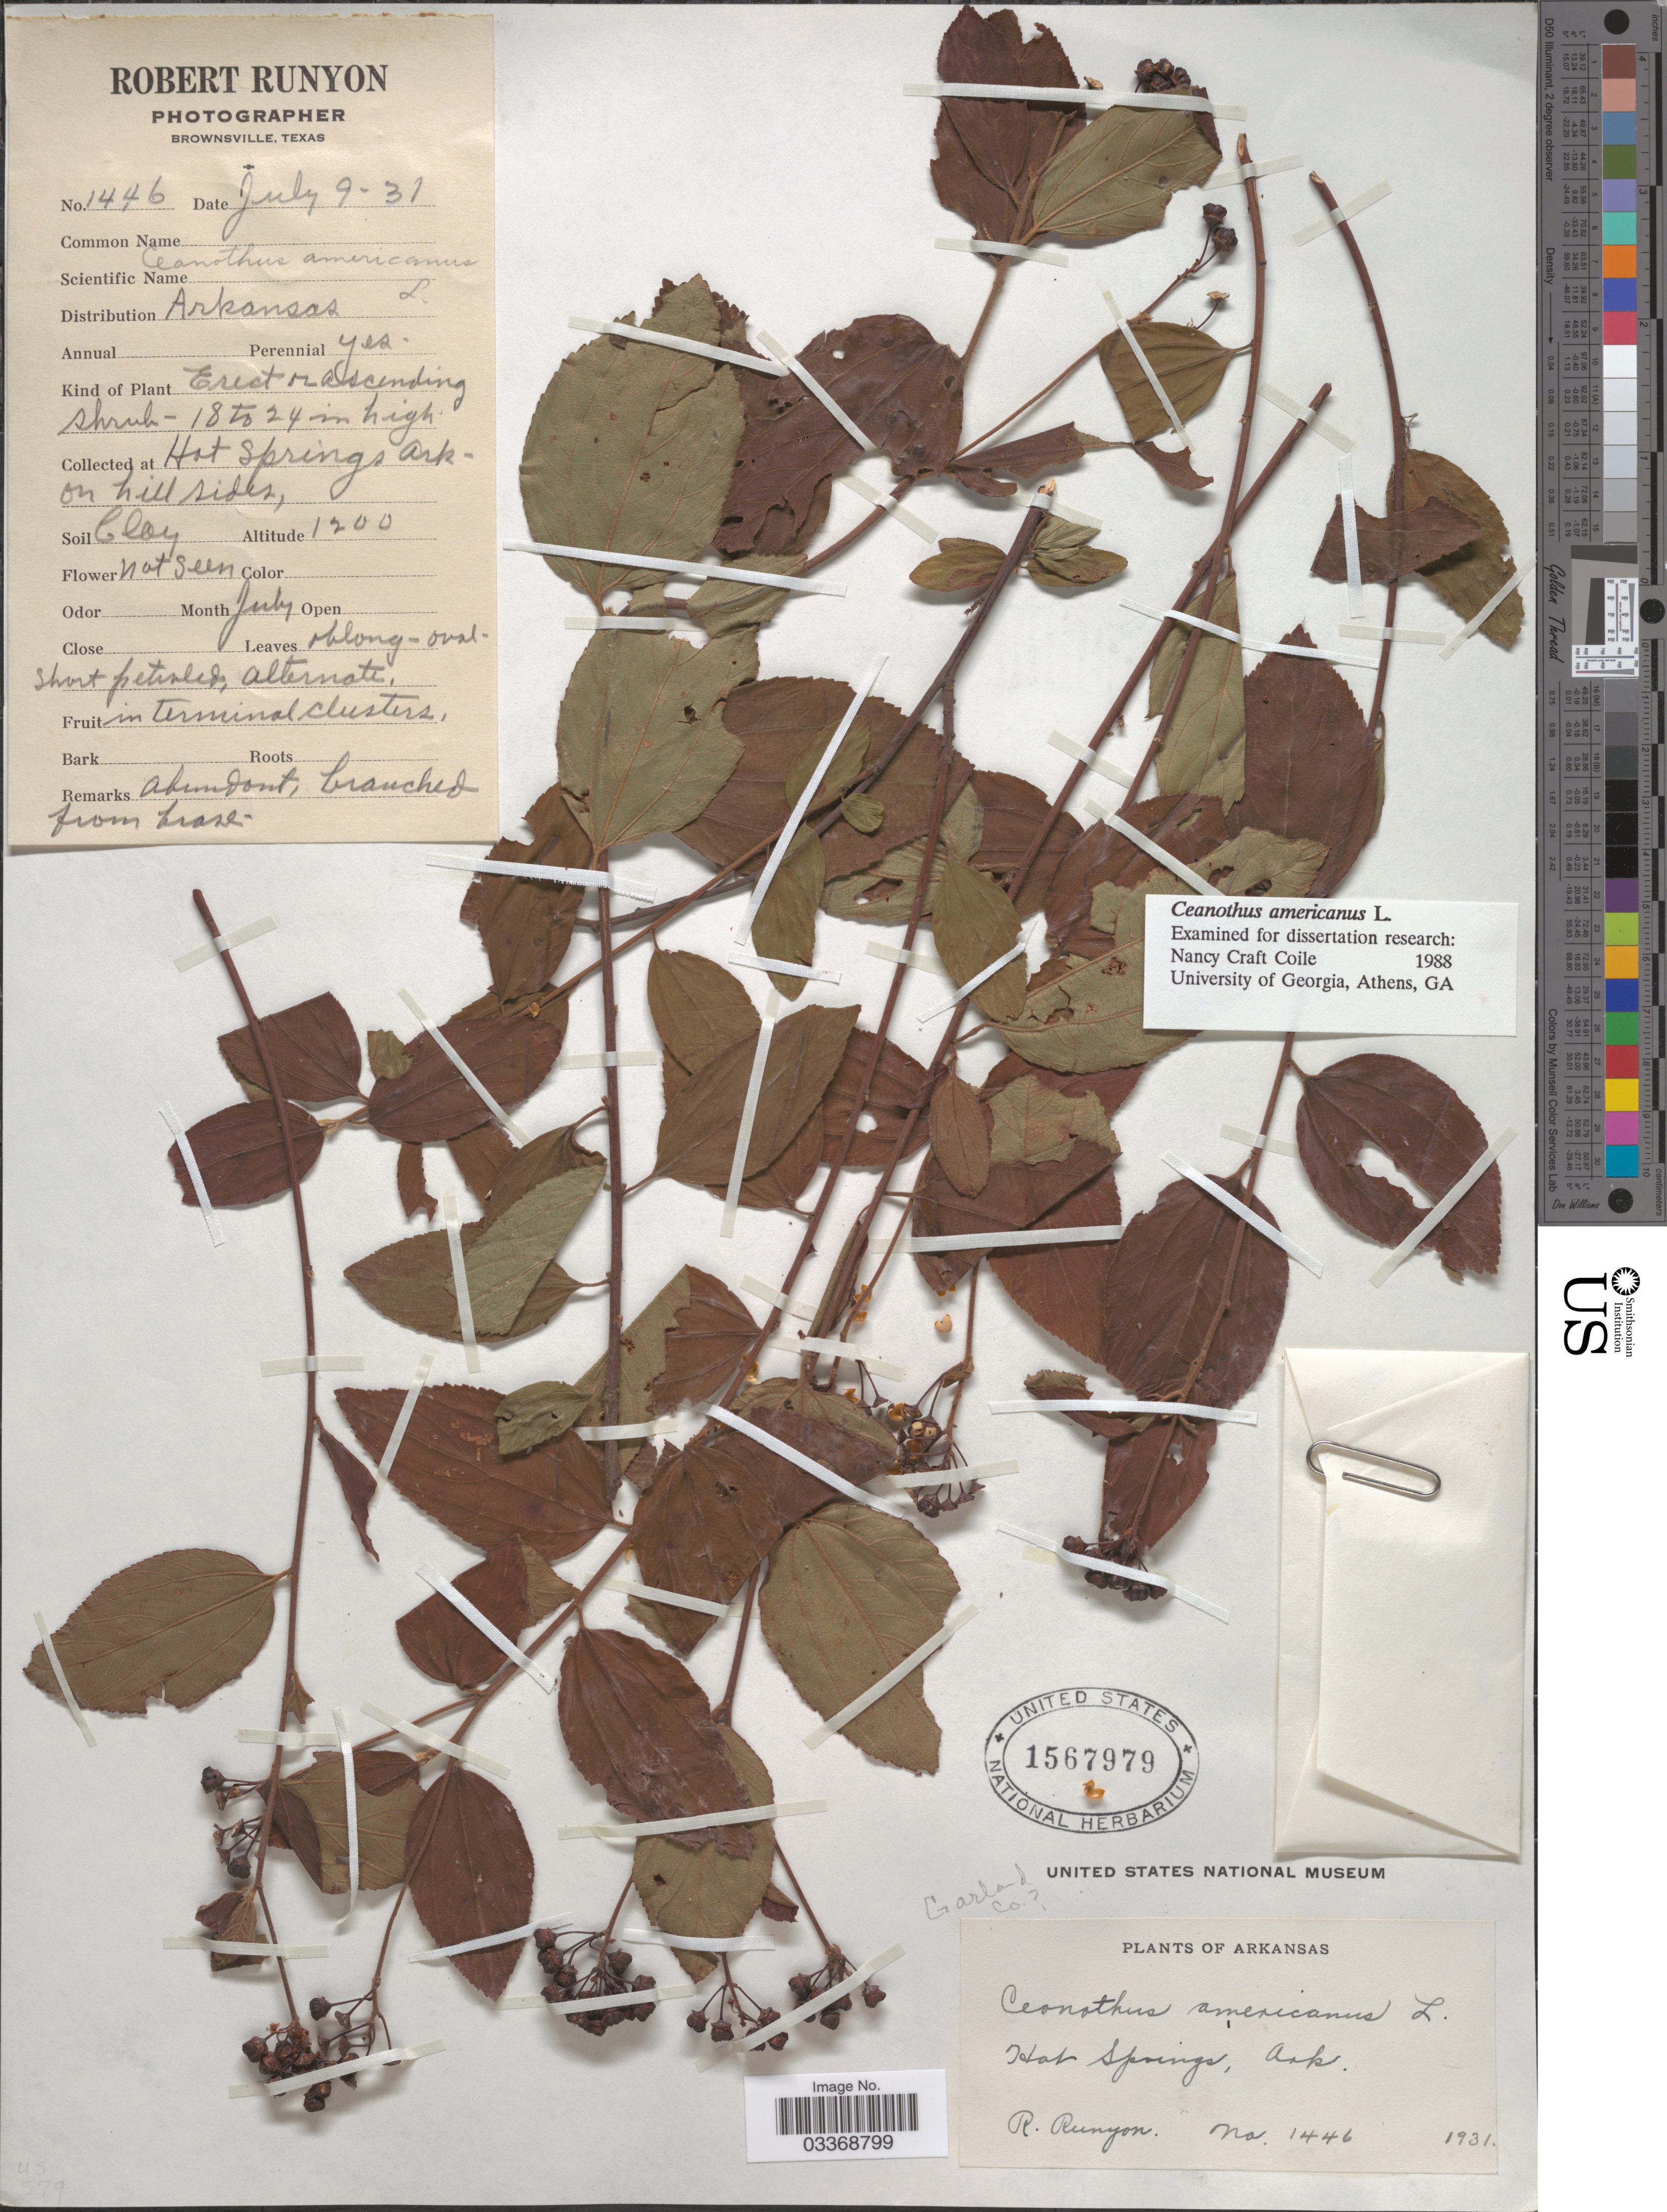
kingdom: Plantae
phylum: Tracheophyta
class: Magnoliopsida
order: Rosales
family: Rhamnaceae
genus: Ceanothus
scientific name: Ceanothus americanus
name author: L.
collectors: R. Runyon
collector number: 1446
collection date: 1931-07-09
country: United States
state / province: Arkansas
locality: Hot Springs. Garland Co.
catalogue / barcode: US 1567979